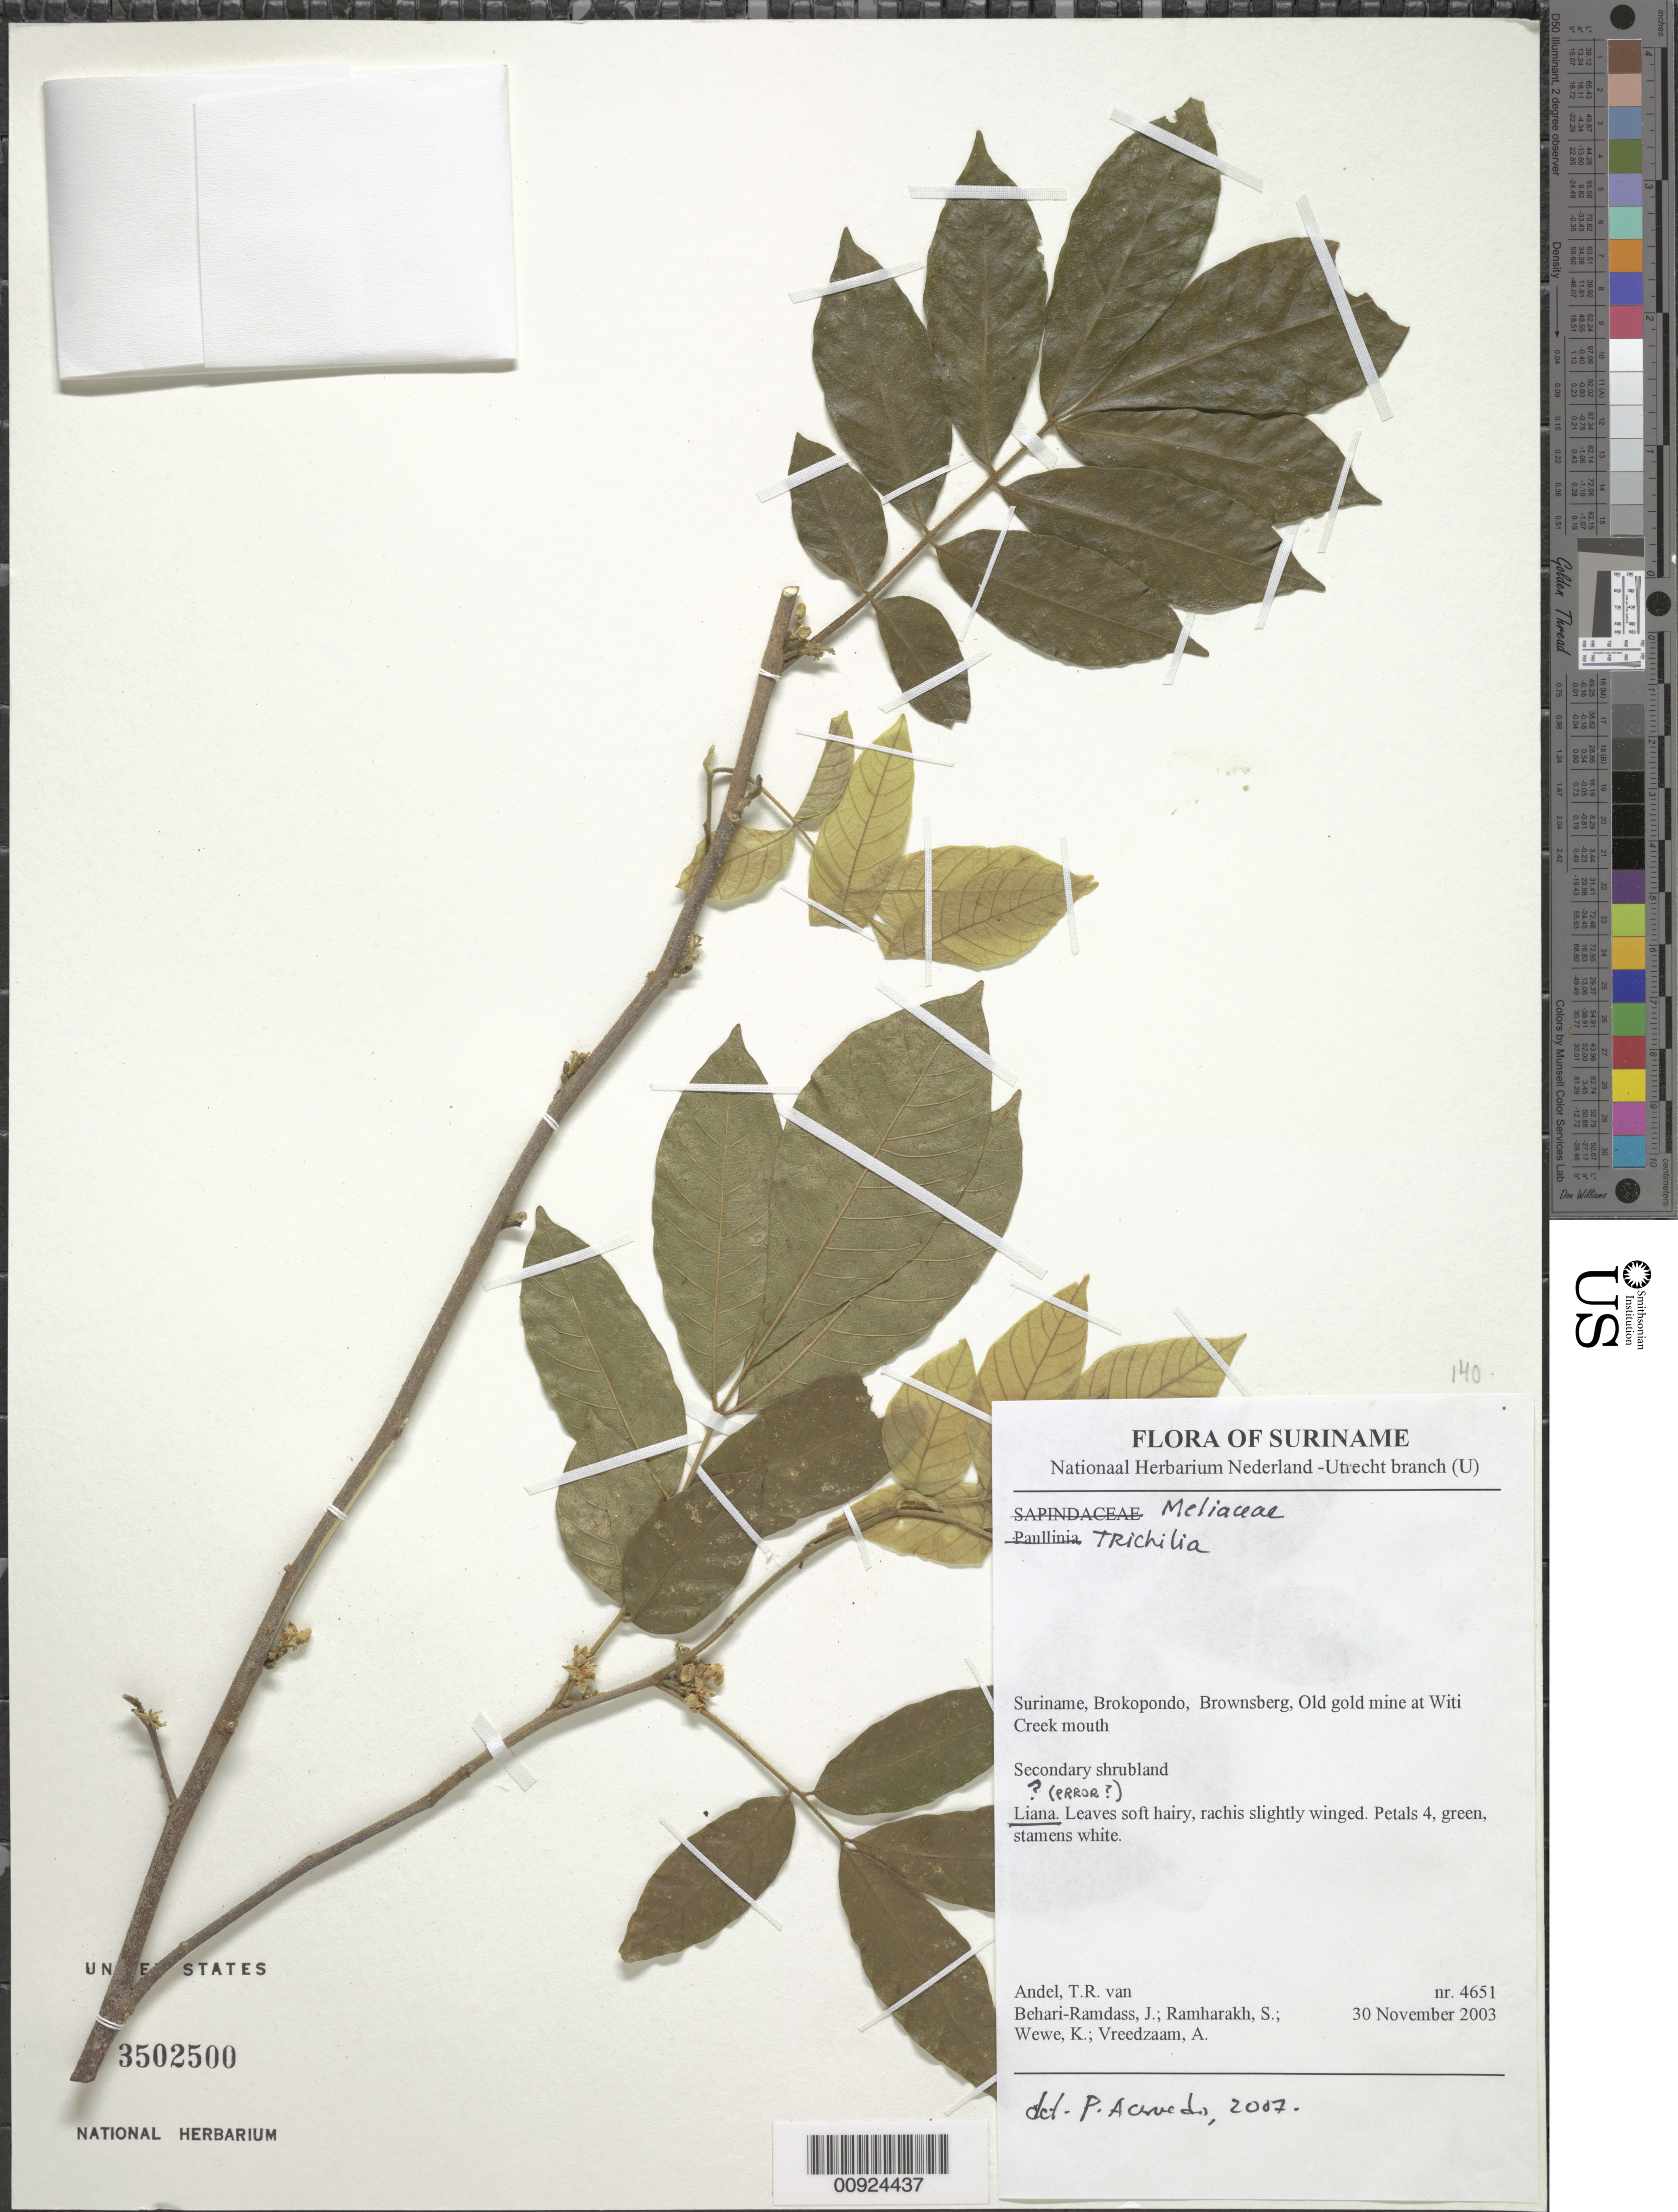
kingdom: Plantae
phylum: Tracheophyta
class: Magnoliopsida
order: Sapindales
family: Meliaceae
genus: Trichilia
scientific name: Trichilia sp.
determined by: Acevedo-Rodríguez, P., (BOT), Smithsonian Institution - National Museum of Natural History (UNITED STATES)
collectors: T. R. van Andel, J. Behari-Ramdas, S. Ramharakh, K. Wewe & A. Vreedzaam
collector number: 4651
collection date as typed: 30-Nov-03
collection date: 2003-11-30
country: Suriname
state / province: Brokopondo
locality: Brownsberg, old gold mine at Witi Creek mouth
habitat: Secondary shrubland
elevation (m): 4651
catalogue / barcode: US 3502500